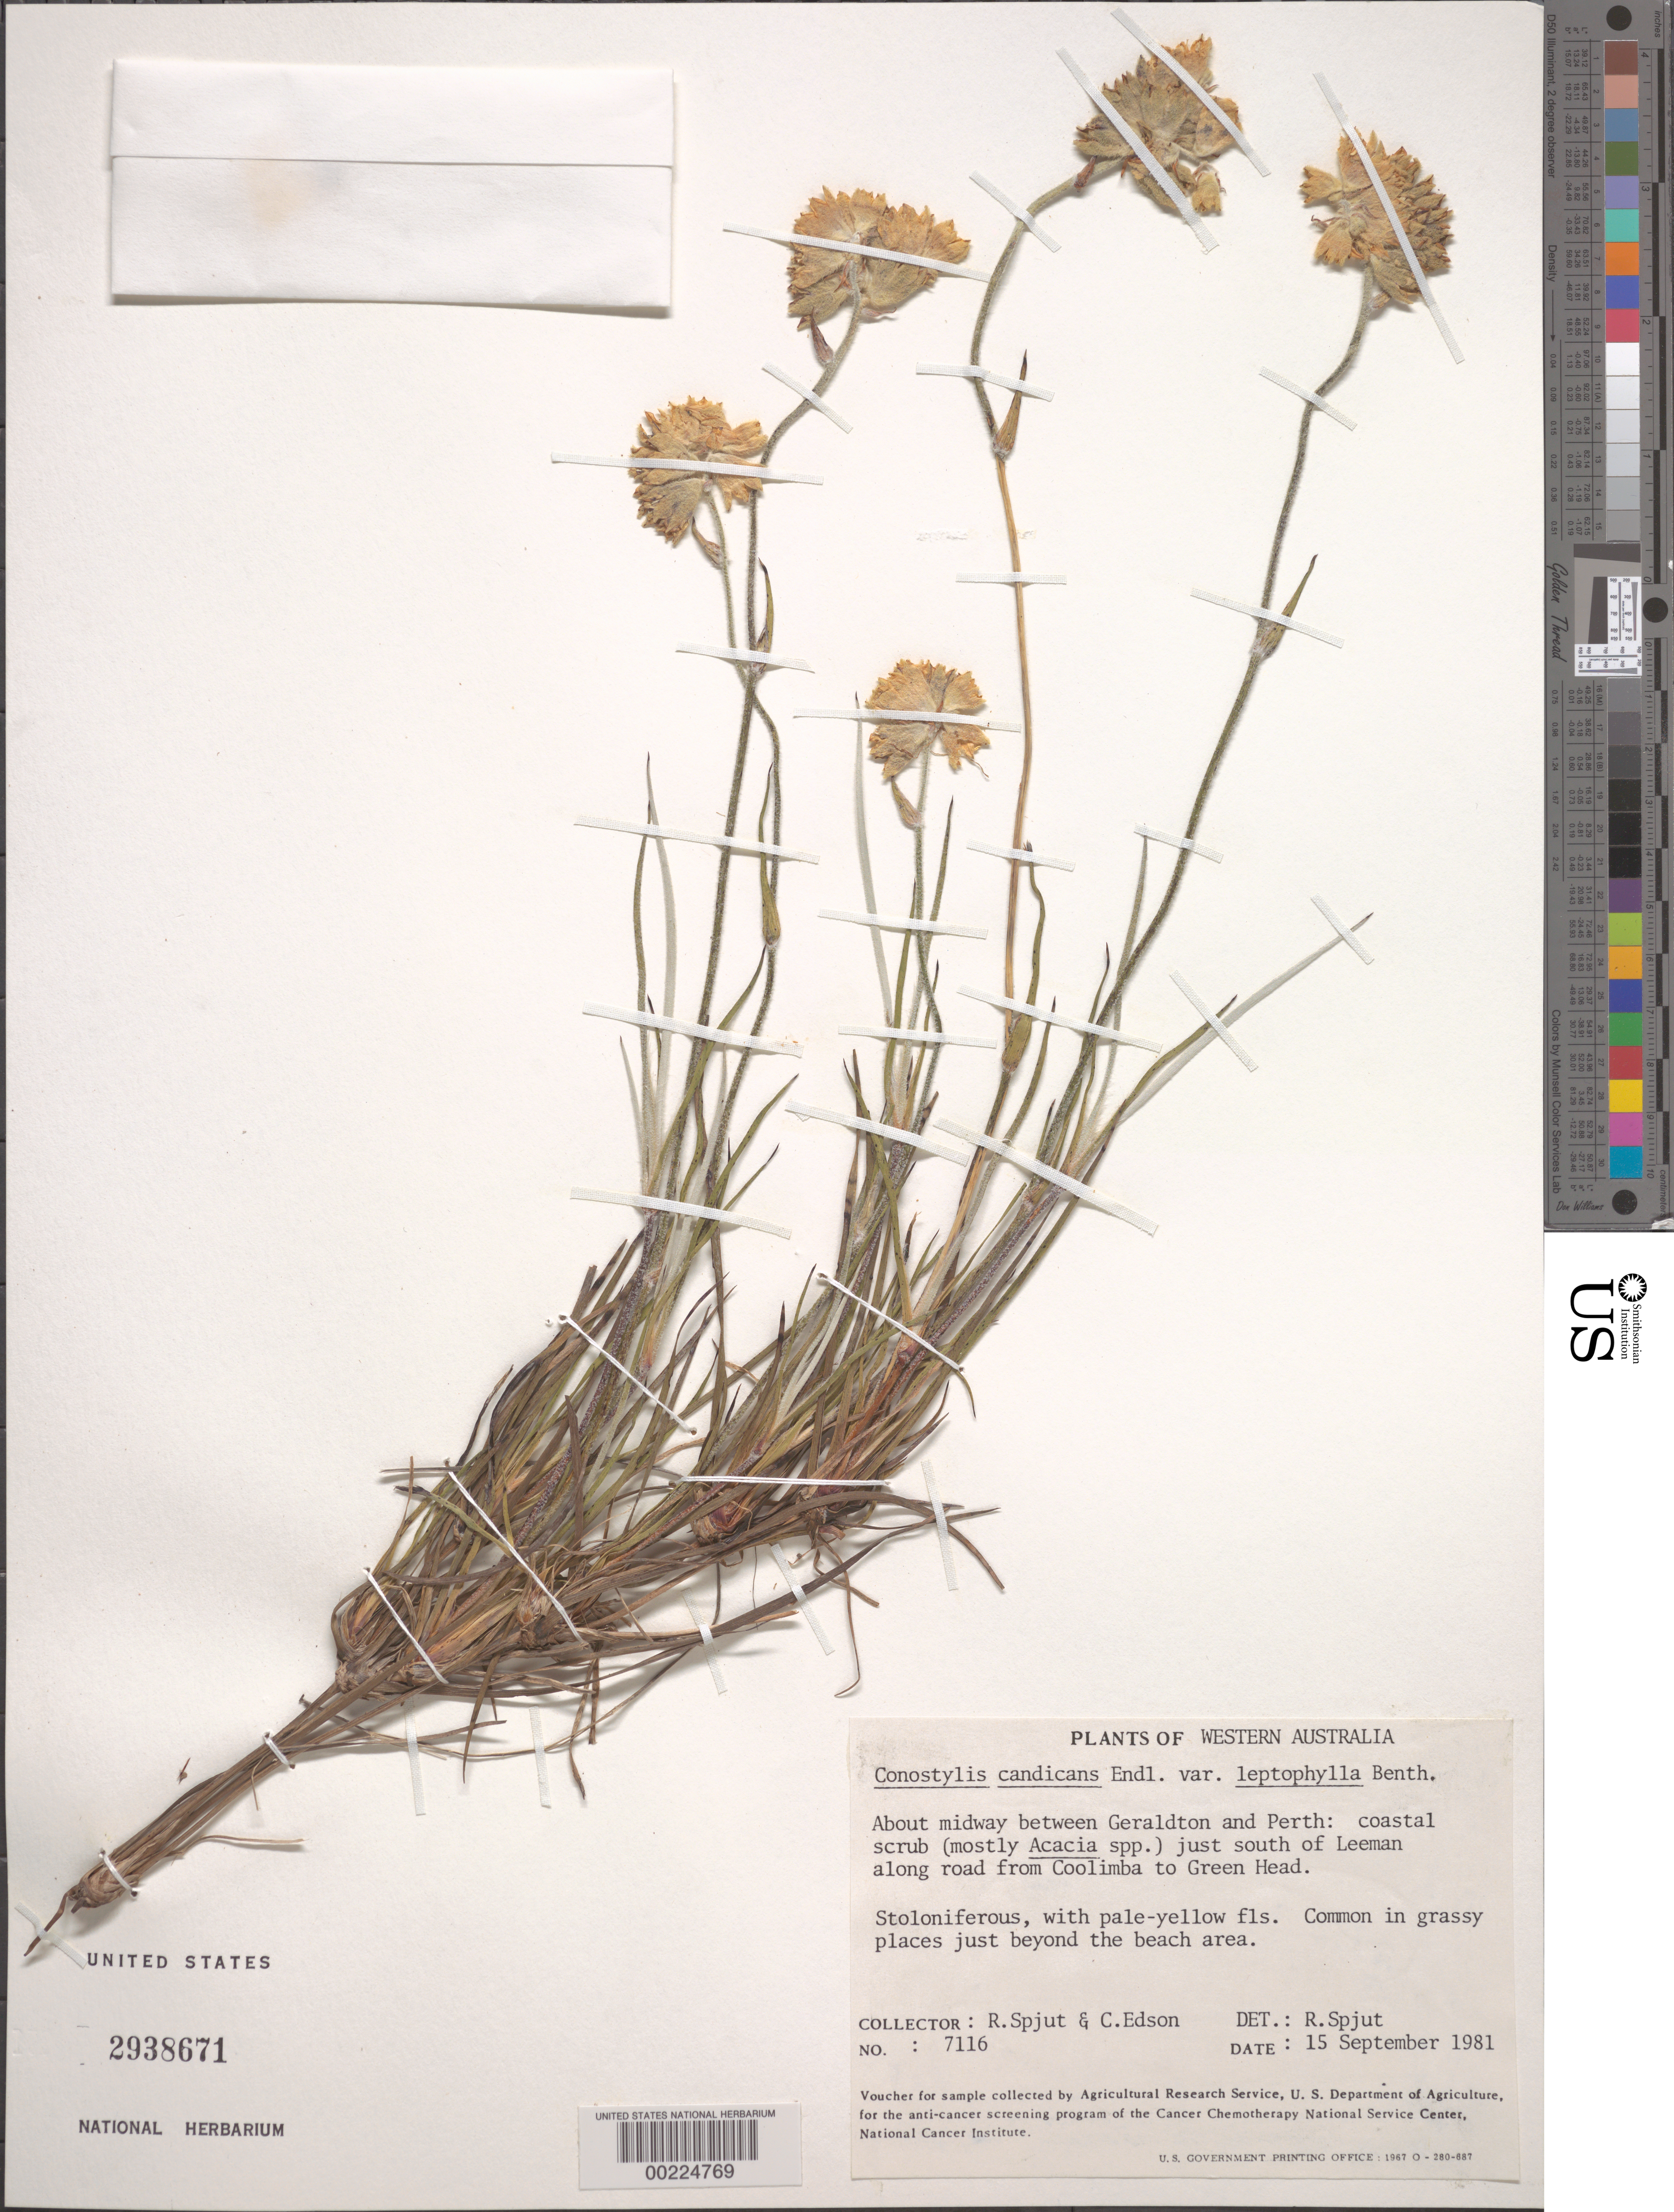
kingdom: Plantae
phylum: Tracheophyta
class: Liliopsida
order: Commelinales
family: Haemodoraceae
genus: Conostylis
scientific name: Conostylis candicans var. leptophylla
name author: Benth.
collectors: R. Spjut & C. Edson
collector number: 7116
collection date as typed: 15 Sep 1981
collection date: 1981-09-15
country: Australia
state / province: Western Australia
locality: About midway between geraldton and perth: just s of leeman along road from coolimba to green head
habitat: Grassy places just beyond the beach area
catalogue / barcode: US 2938671